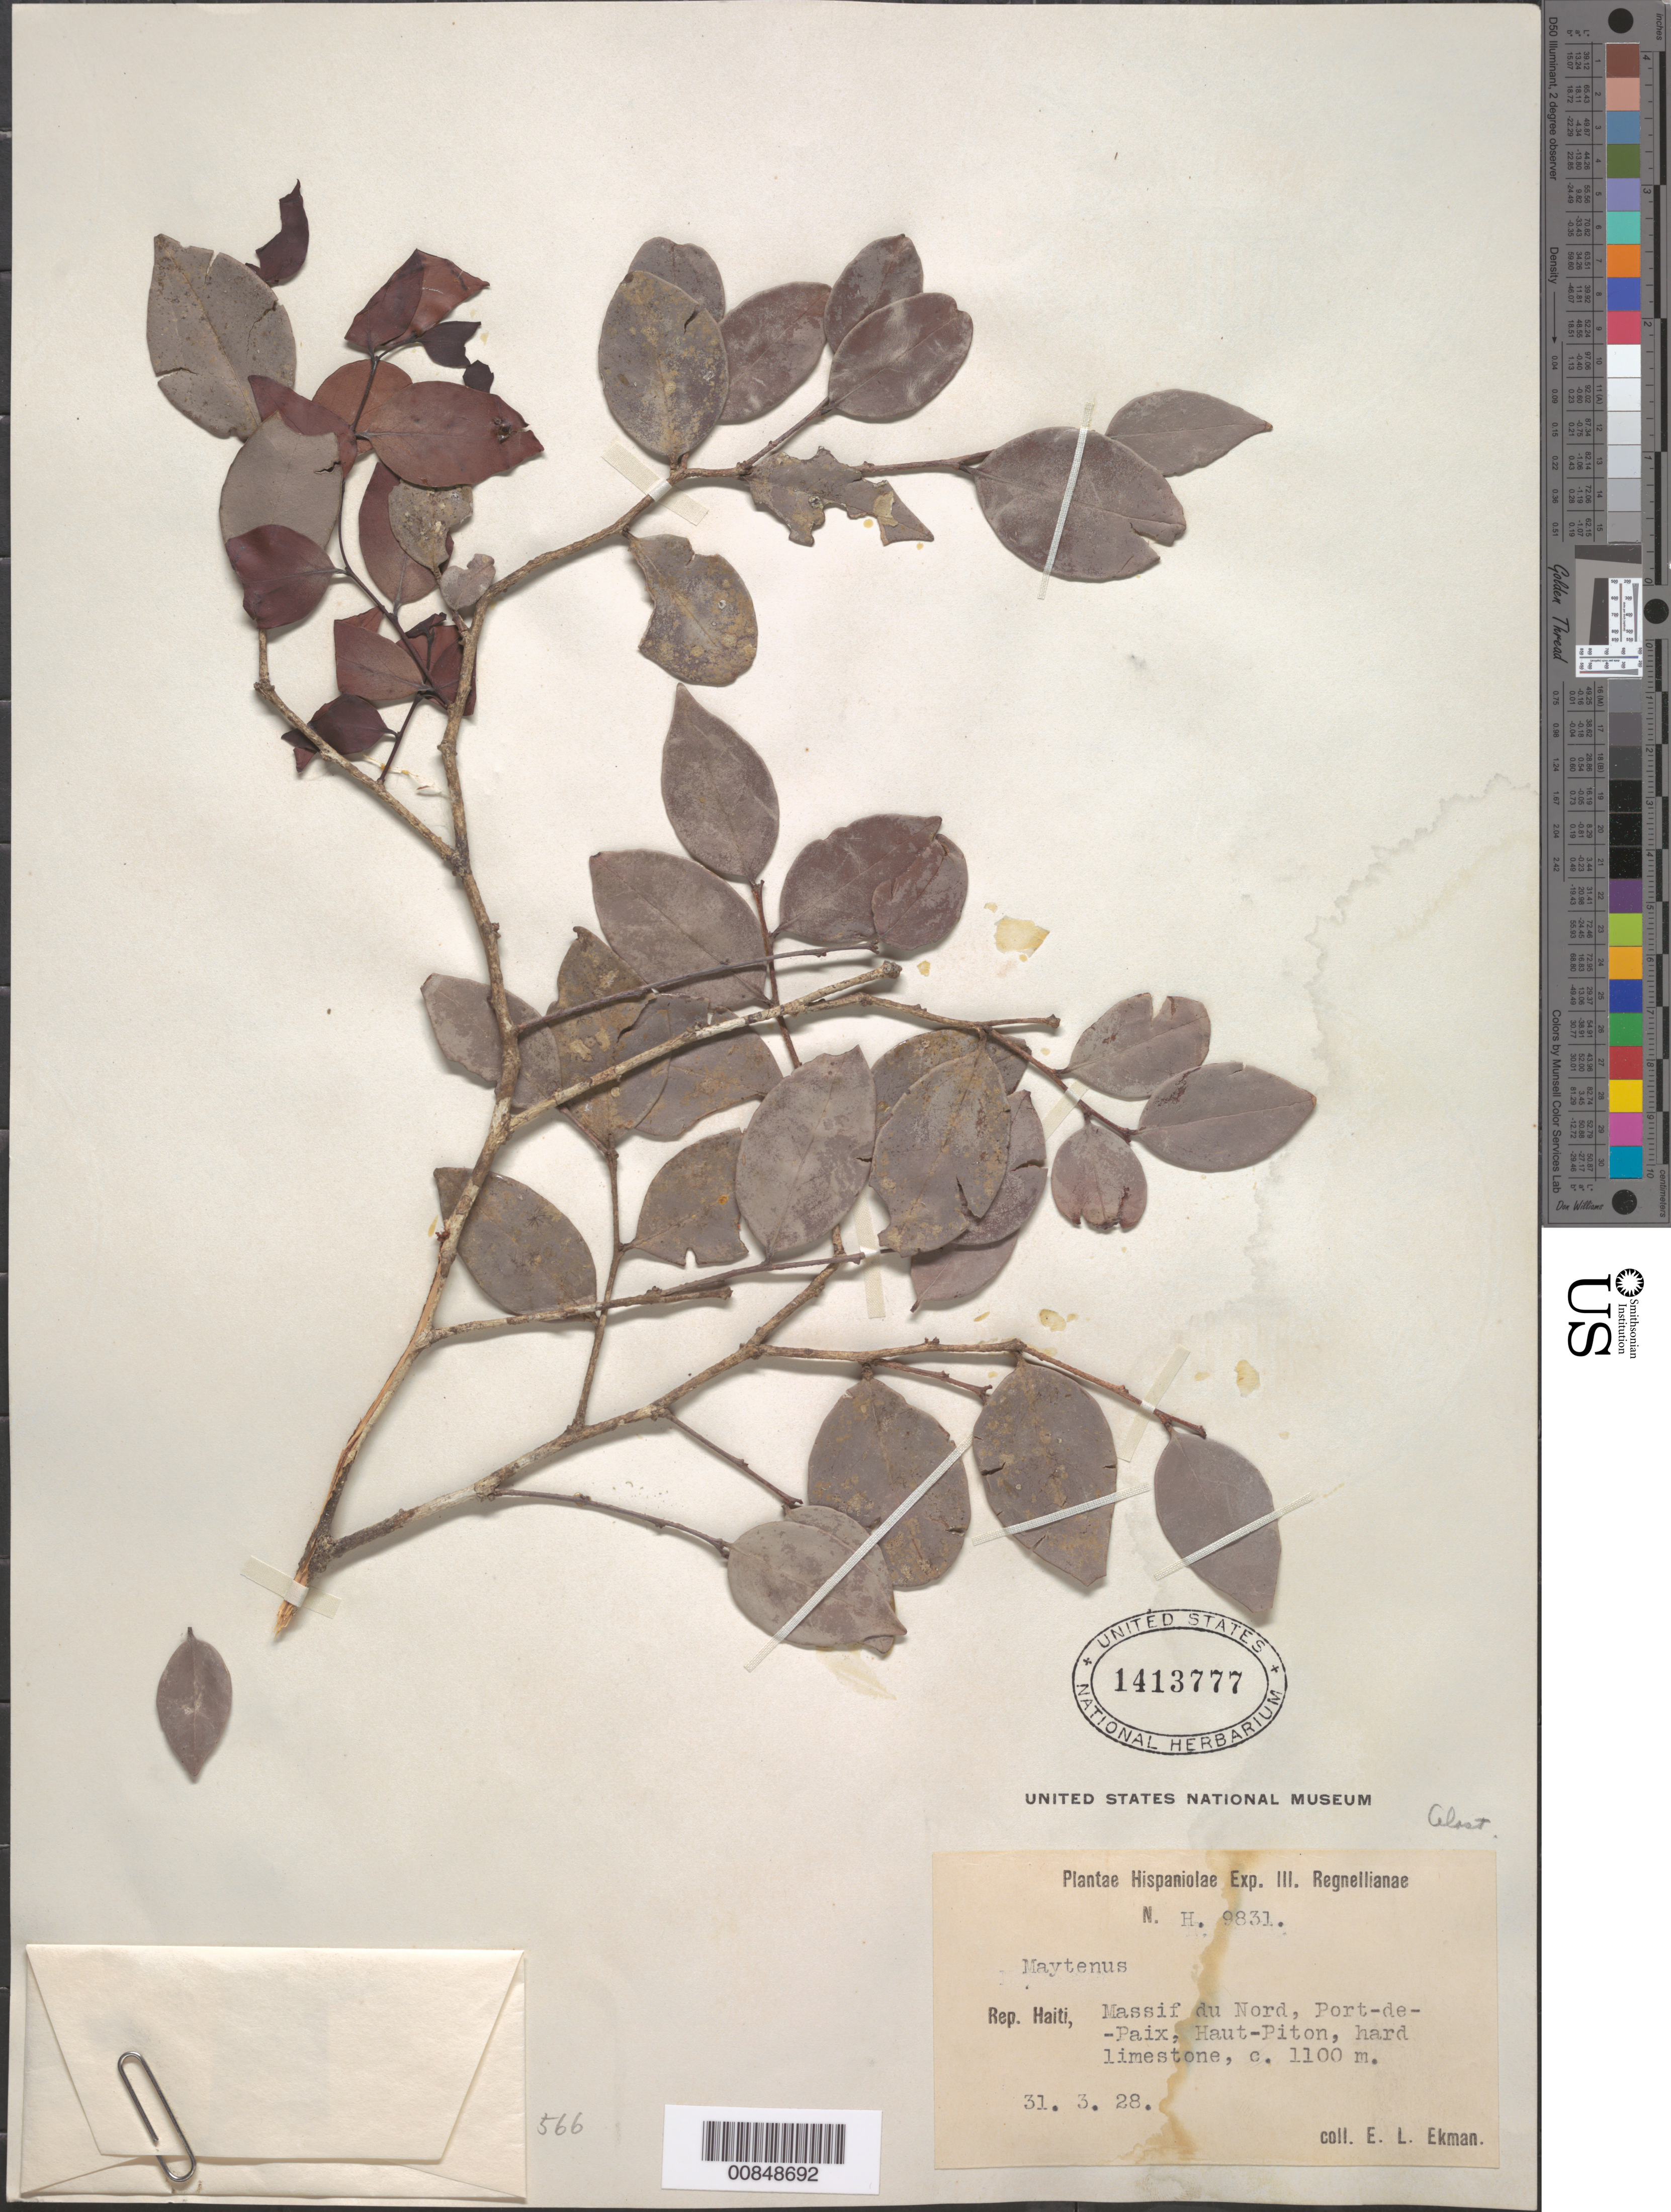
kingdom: Plantae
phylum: Tracheophyta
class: Magnoliopsida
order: Celastrales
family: Celastraceae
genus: Maytenus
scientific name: Maytenus cassinoides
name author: Urb.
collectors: E. L. Ekman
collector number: H 9831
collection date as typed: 31 Mar 1928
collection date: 1928-03-31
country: Haiti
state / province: Nord-Ouest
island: Hispaniola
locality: Massif du Nord, Port-de-Paix, Haut-Piton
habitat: Hard limestone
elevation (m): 1100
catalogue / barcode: US 1413777